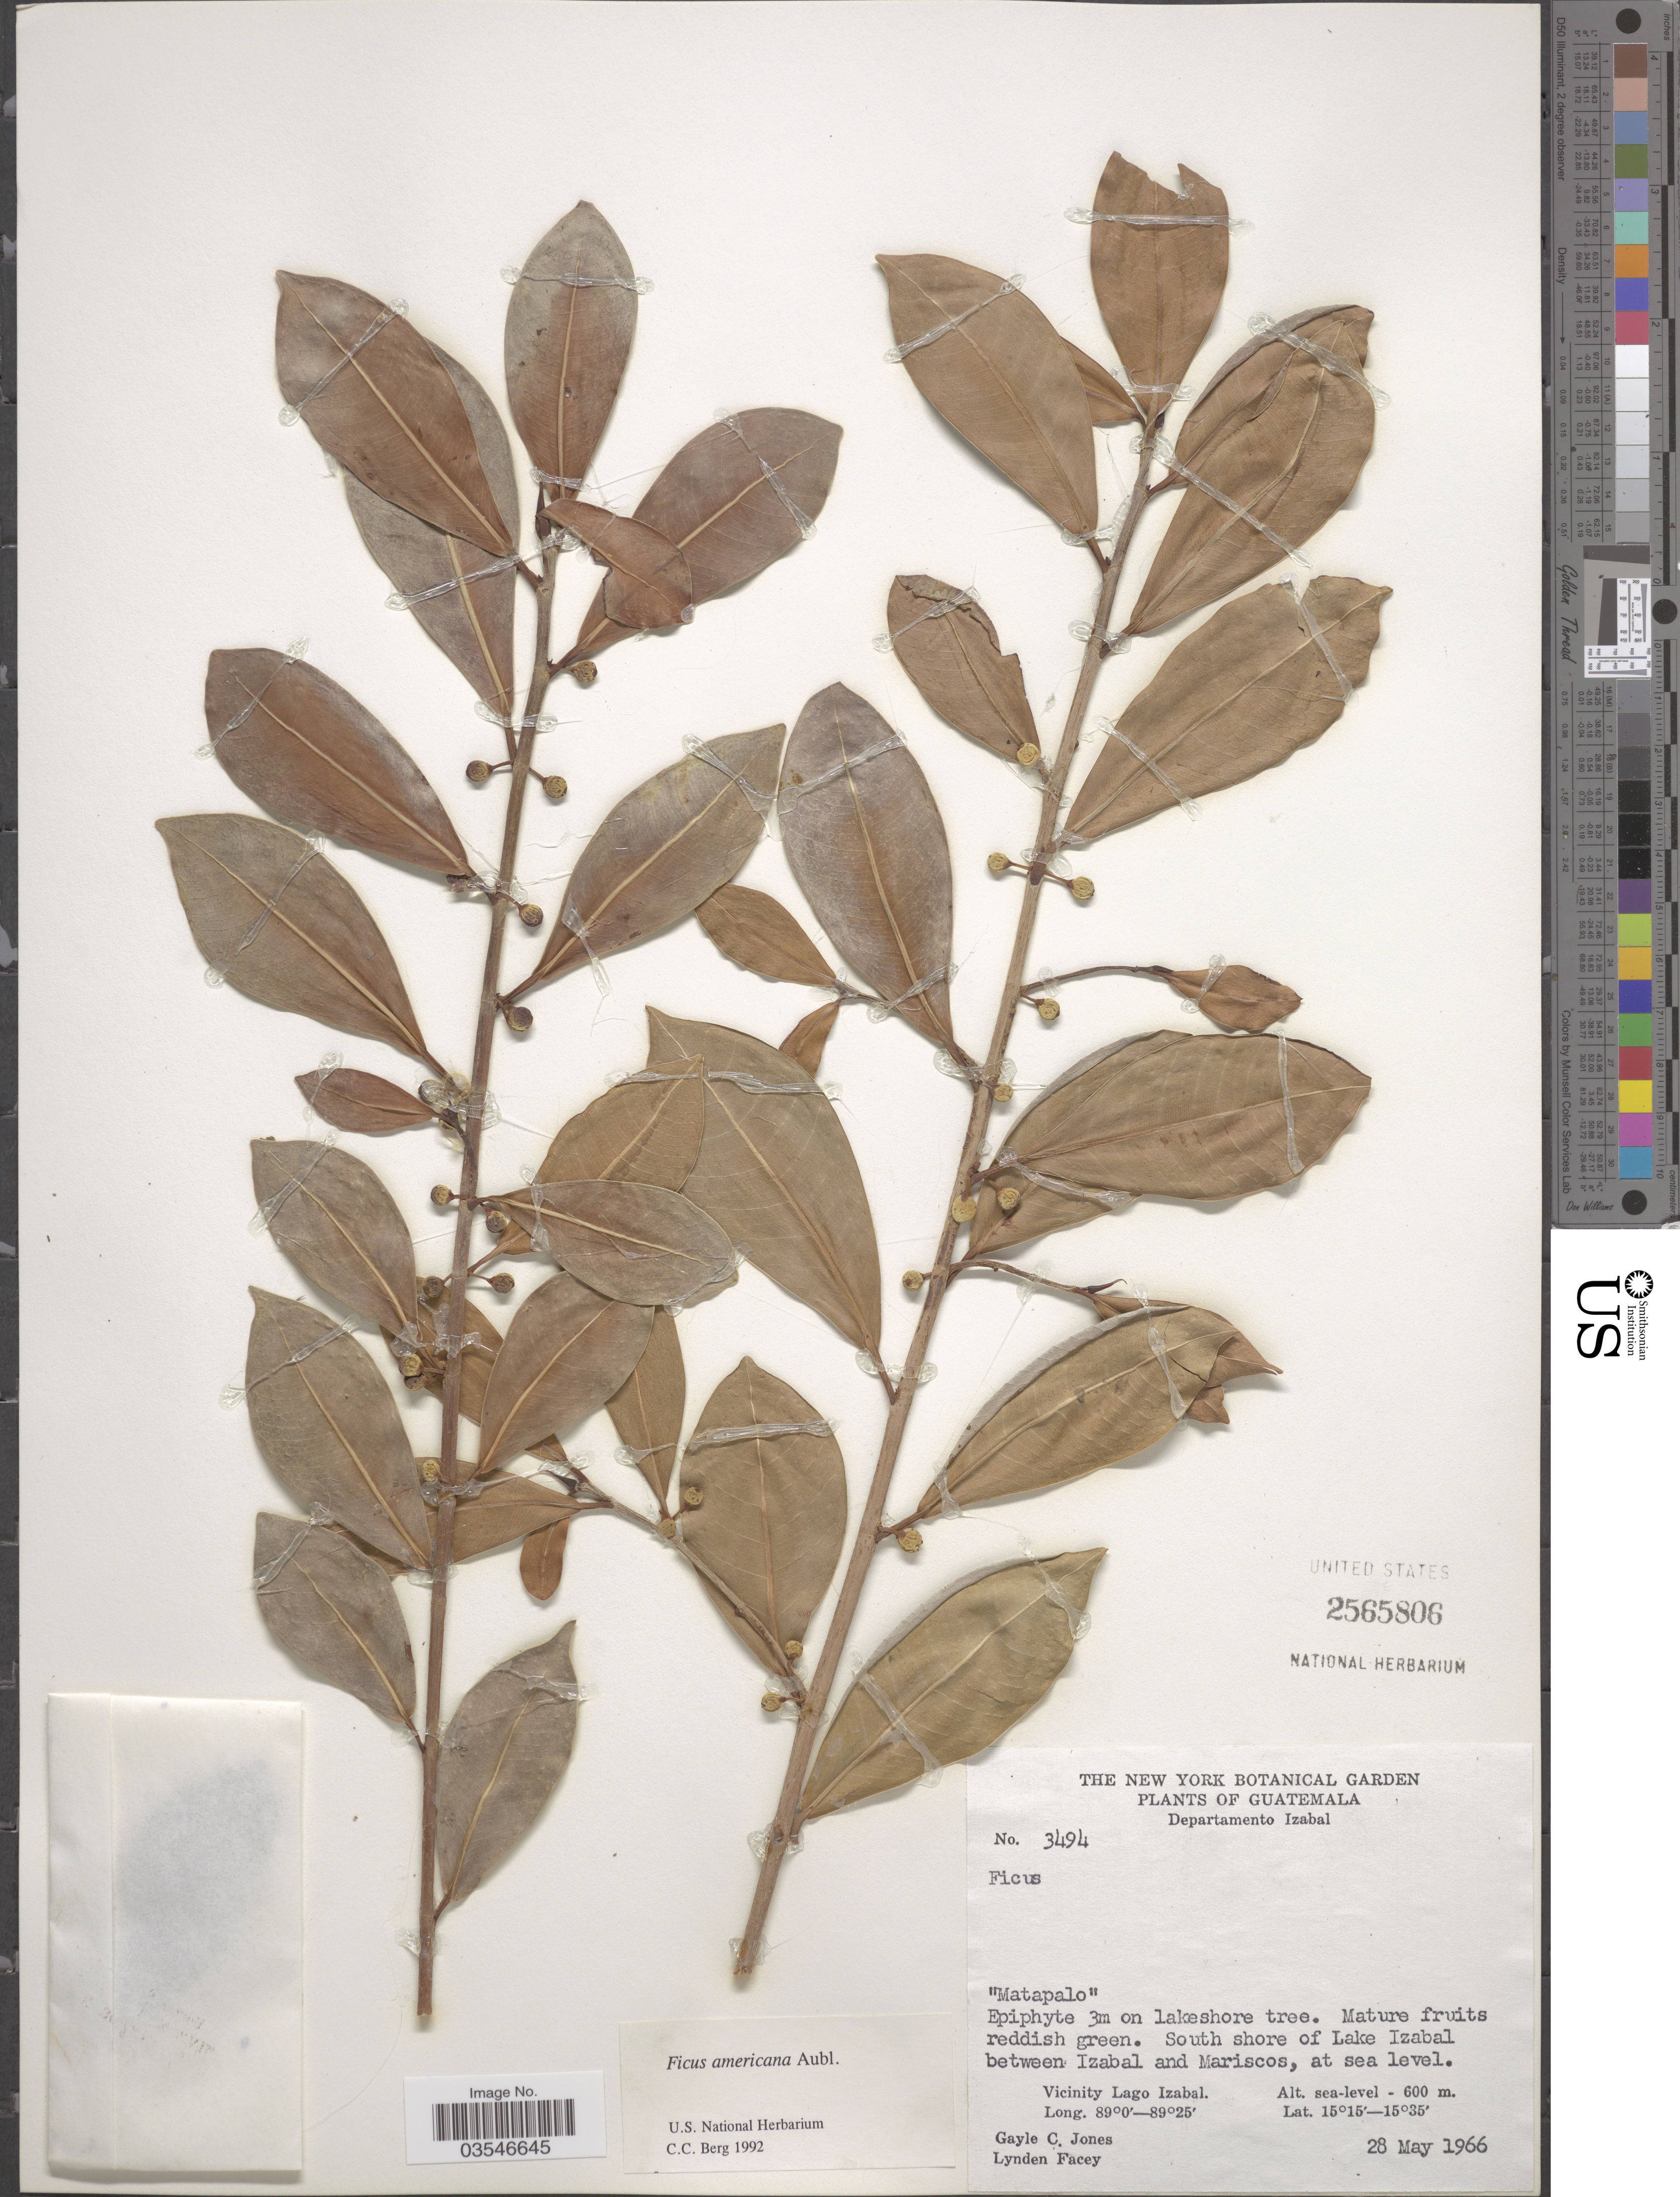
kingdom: Plantae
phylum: Tracheophyta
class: Magnoliopsida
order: Rosales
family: Moraceae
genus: Ficus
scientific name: Ficus americana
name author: Aubl.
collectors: G. C. Jones & L. Facey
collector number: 3494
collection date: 1966-05-28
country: Guatemala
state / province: Izabal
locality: Departamento Izabal. South shore of Lake Izabal between Izabal and Mariscos. Vicinity Lago Izabal.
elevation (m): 0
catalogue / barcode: US 2565806